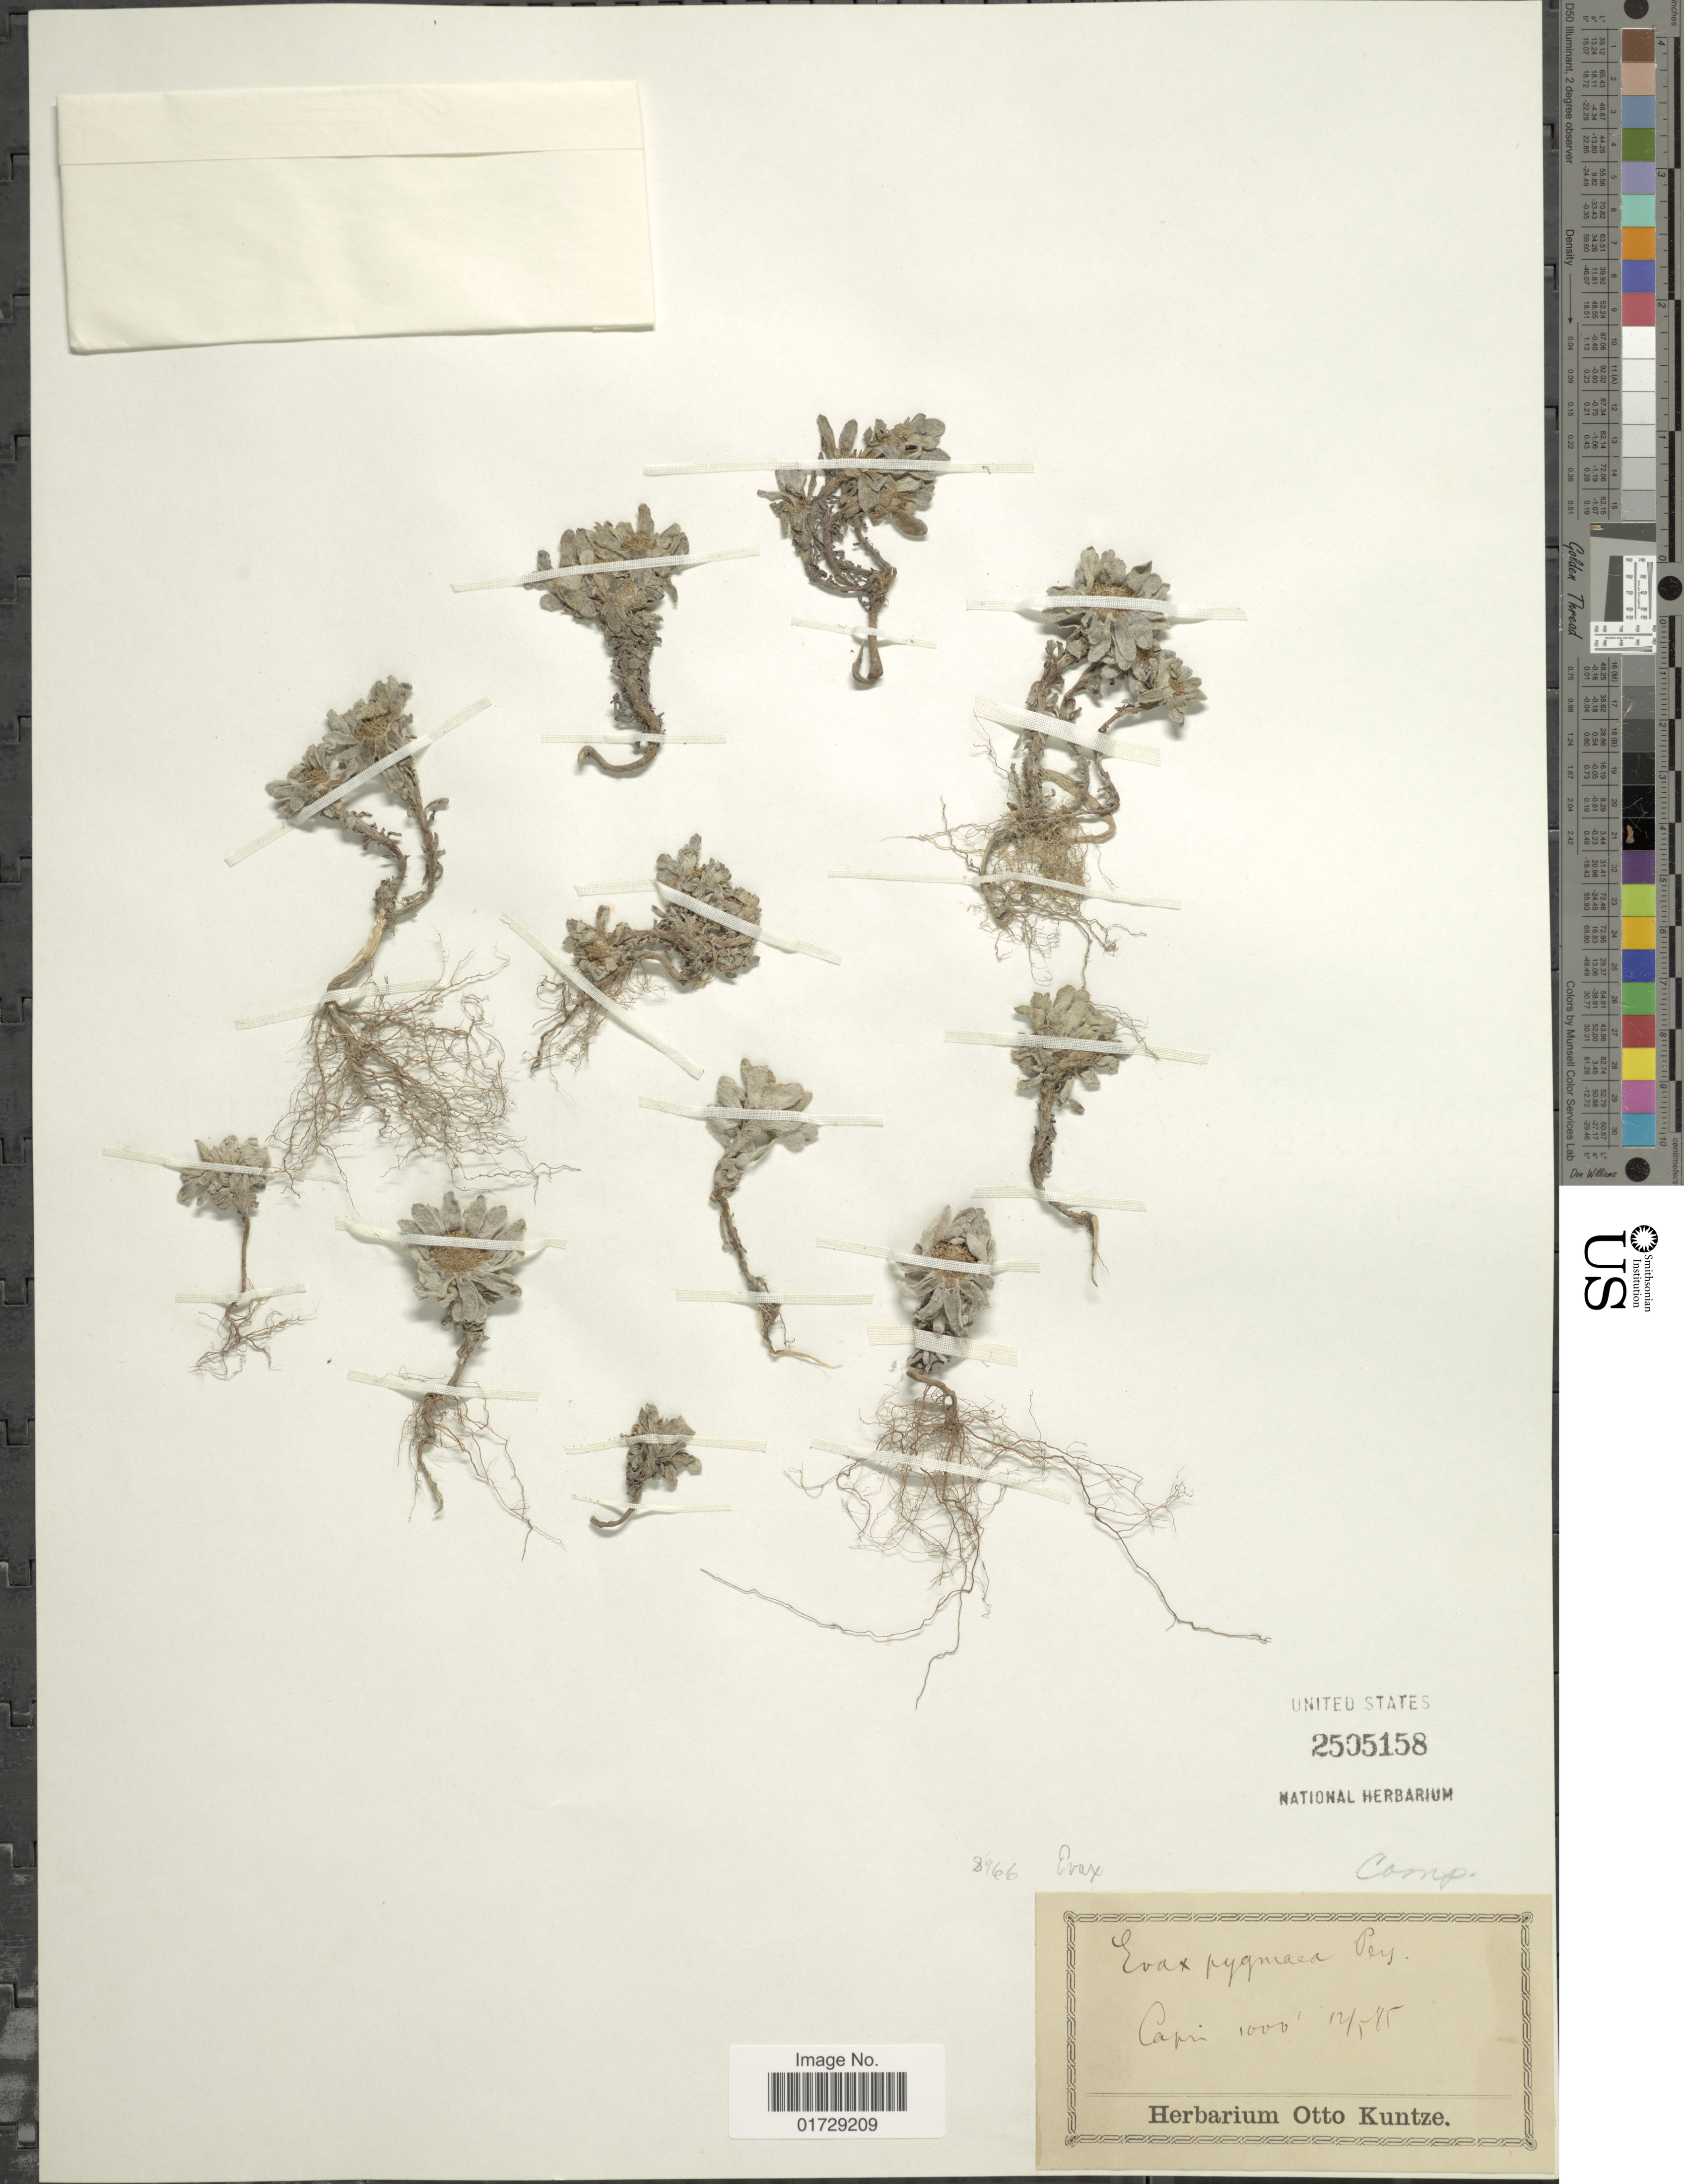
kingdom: Plantae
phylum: Tracheophyta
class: Magnoliopsida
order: Asterales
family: Asteraceae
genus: Evax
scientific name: Evax pygmaea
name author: (L.) Brot.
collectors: ex herb. Otto Kuntze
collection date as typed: Transcribed d/m/y: 12/5/85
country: Italy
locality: Capri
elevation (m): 305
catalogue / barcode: US 2505158